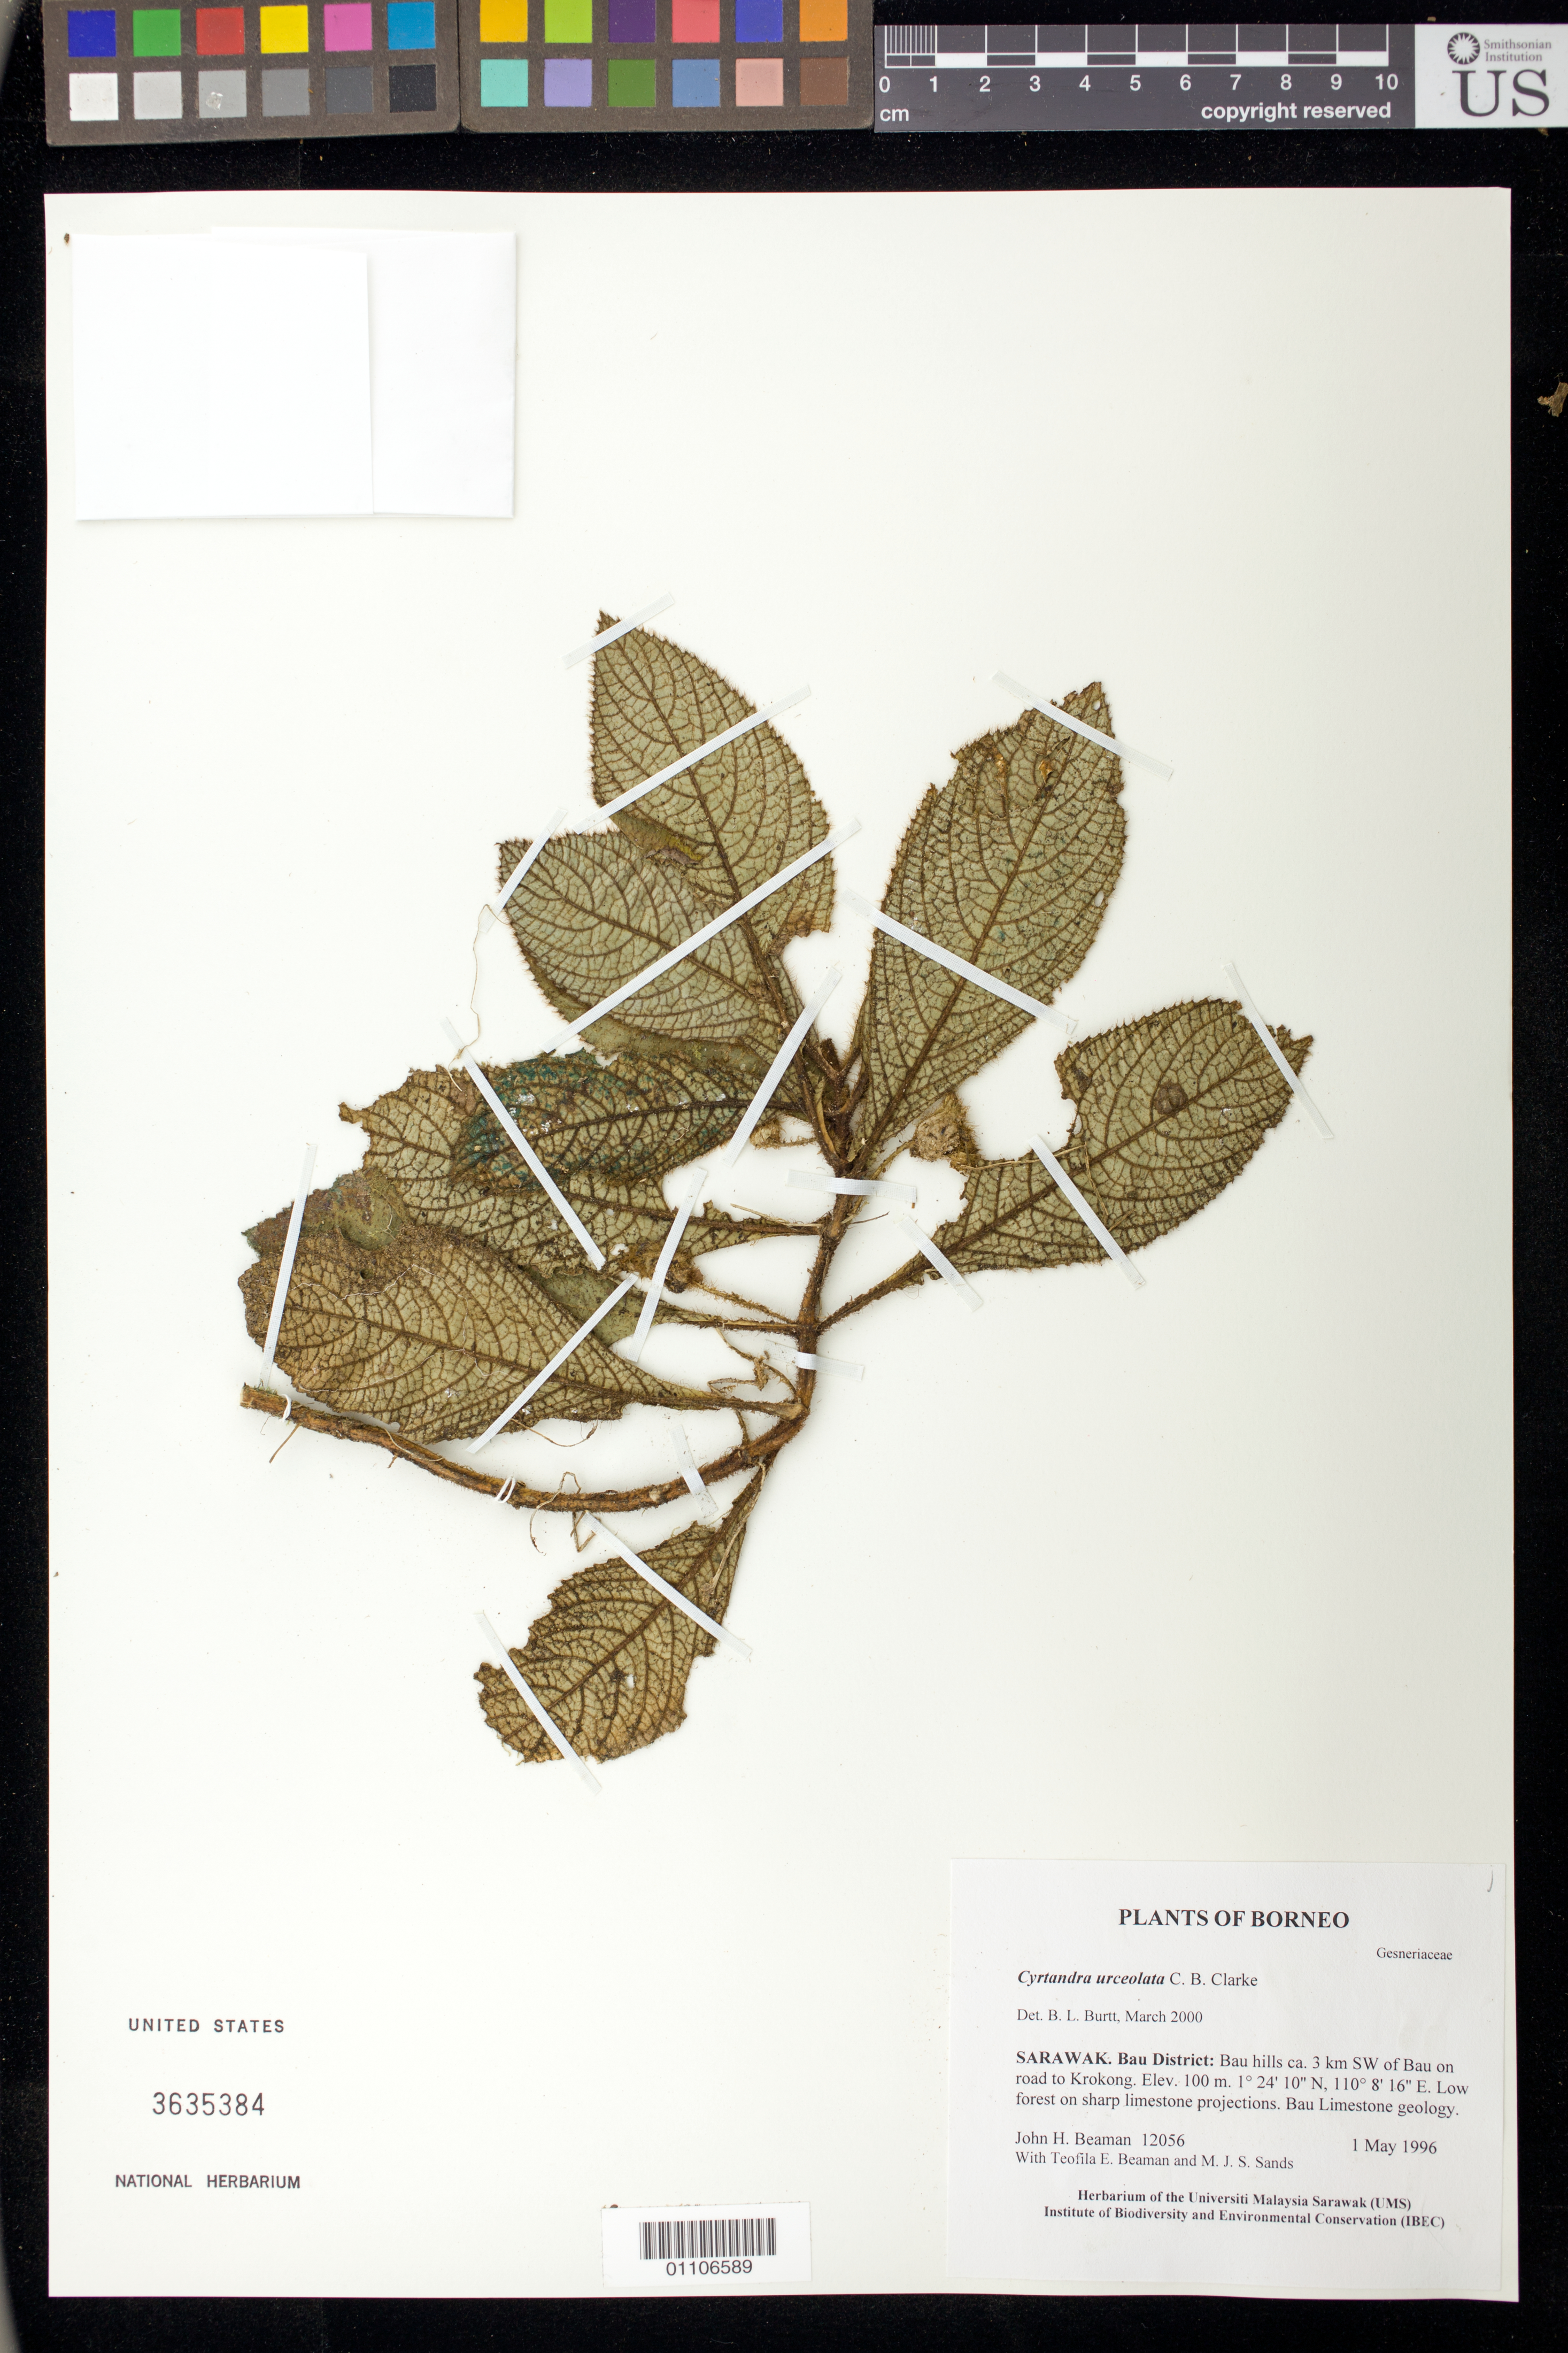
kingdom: Plantae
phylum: Tracheophyta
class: Magnoliopsida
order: Lamiales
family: Gesneriaceae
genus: Cyrtandra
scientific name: Cyrtandra urceolata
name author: C.B. Clarke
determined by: Burtt, B. L.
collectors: J. H. Beaman, T. E. Beaman & M. Sands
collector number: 12056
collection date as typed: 01 May 1996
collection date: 1996-05-01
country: Malaysia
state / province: Sarawak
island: Borneo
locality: Bau District: Bau hills ca. 3 km SW of Bau on road to Krokong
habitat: Low forest on sharp limestone projections, Bau Limestone geology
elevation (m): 100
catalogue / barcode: US 3635384